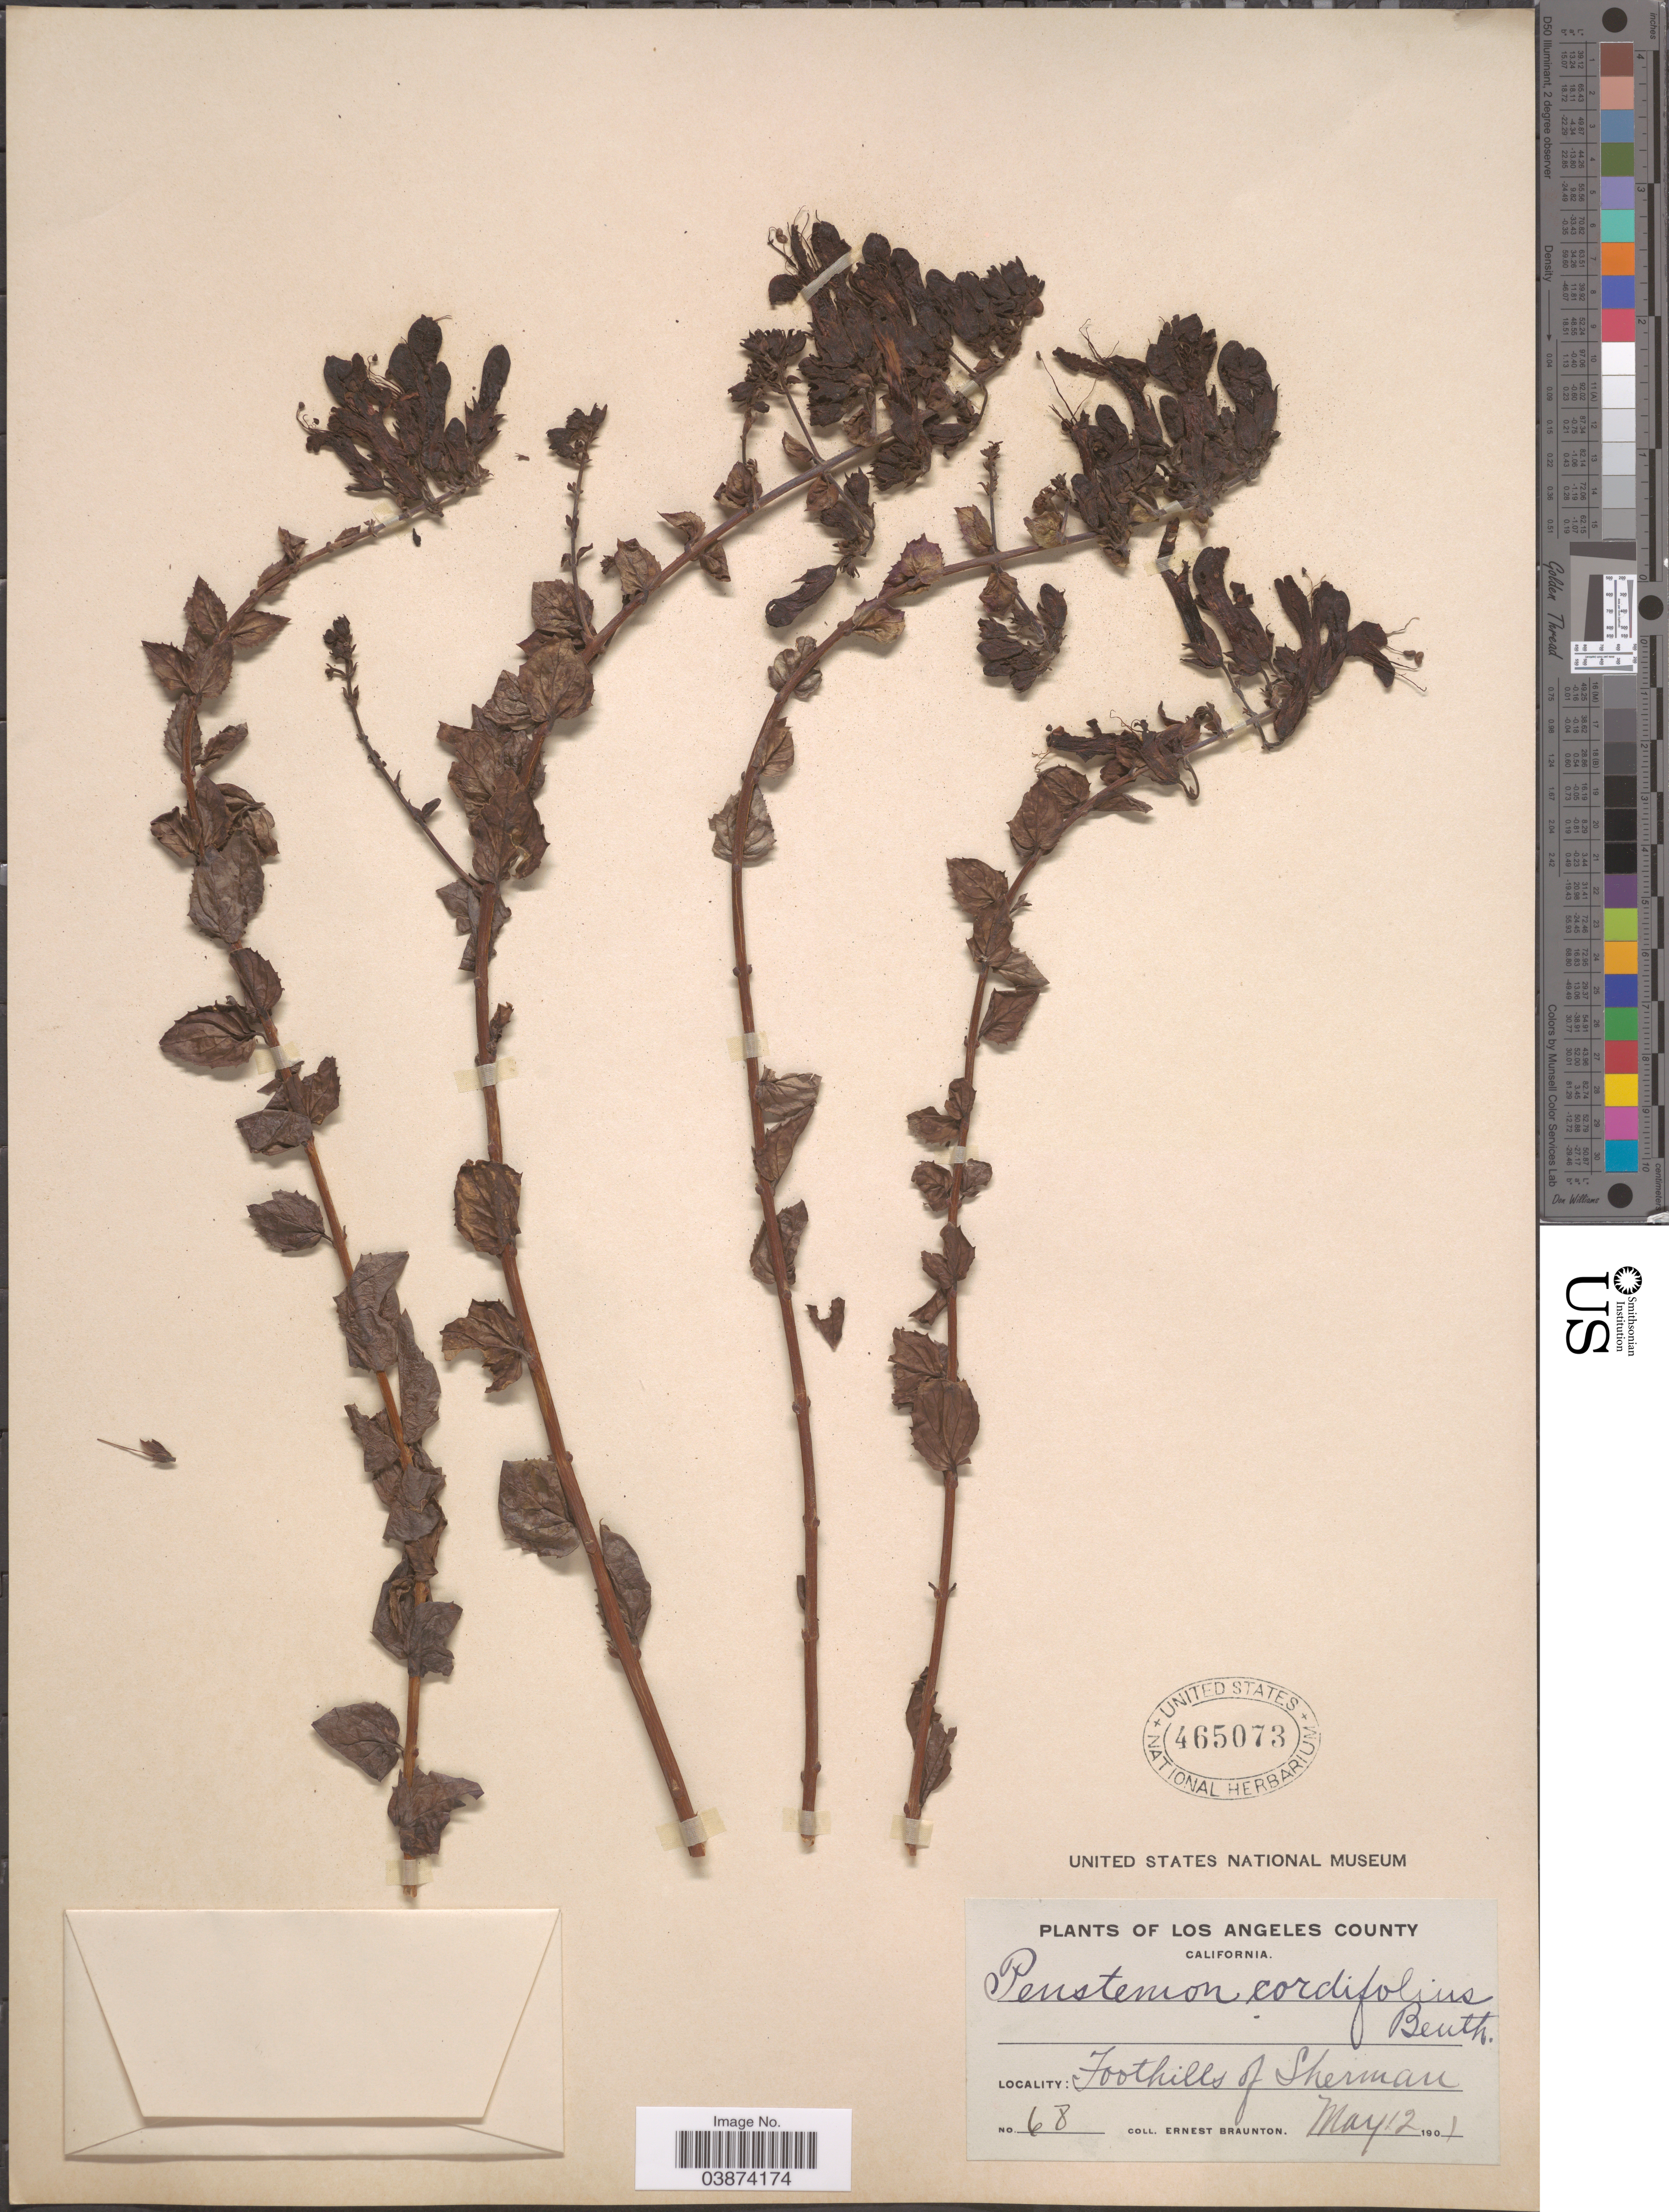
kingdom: Plantae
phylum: Tracheophyta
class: Magnoliopsida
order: Lamiales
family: Plantaginaceae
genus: Penstemon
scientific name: Penstemon cordifolius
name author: Benth.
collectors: E. Braunton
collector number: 68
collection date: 1901-05-12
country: United States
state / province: California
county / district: Los Angeles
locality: Los Angeles County. Foothills of Sherman.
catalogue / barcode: US 465073